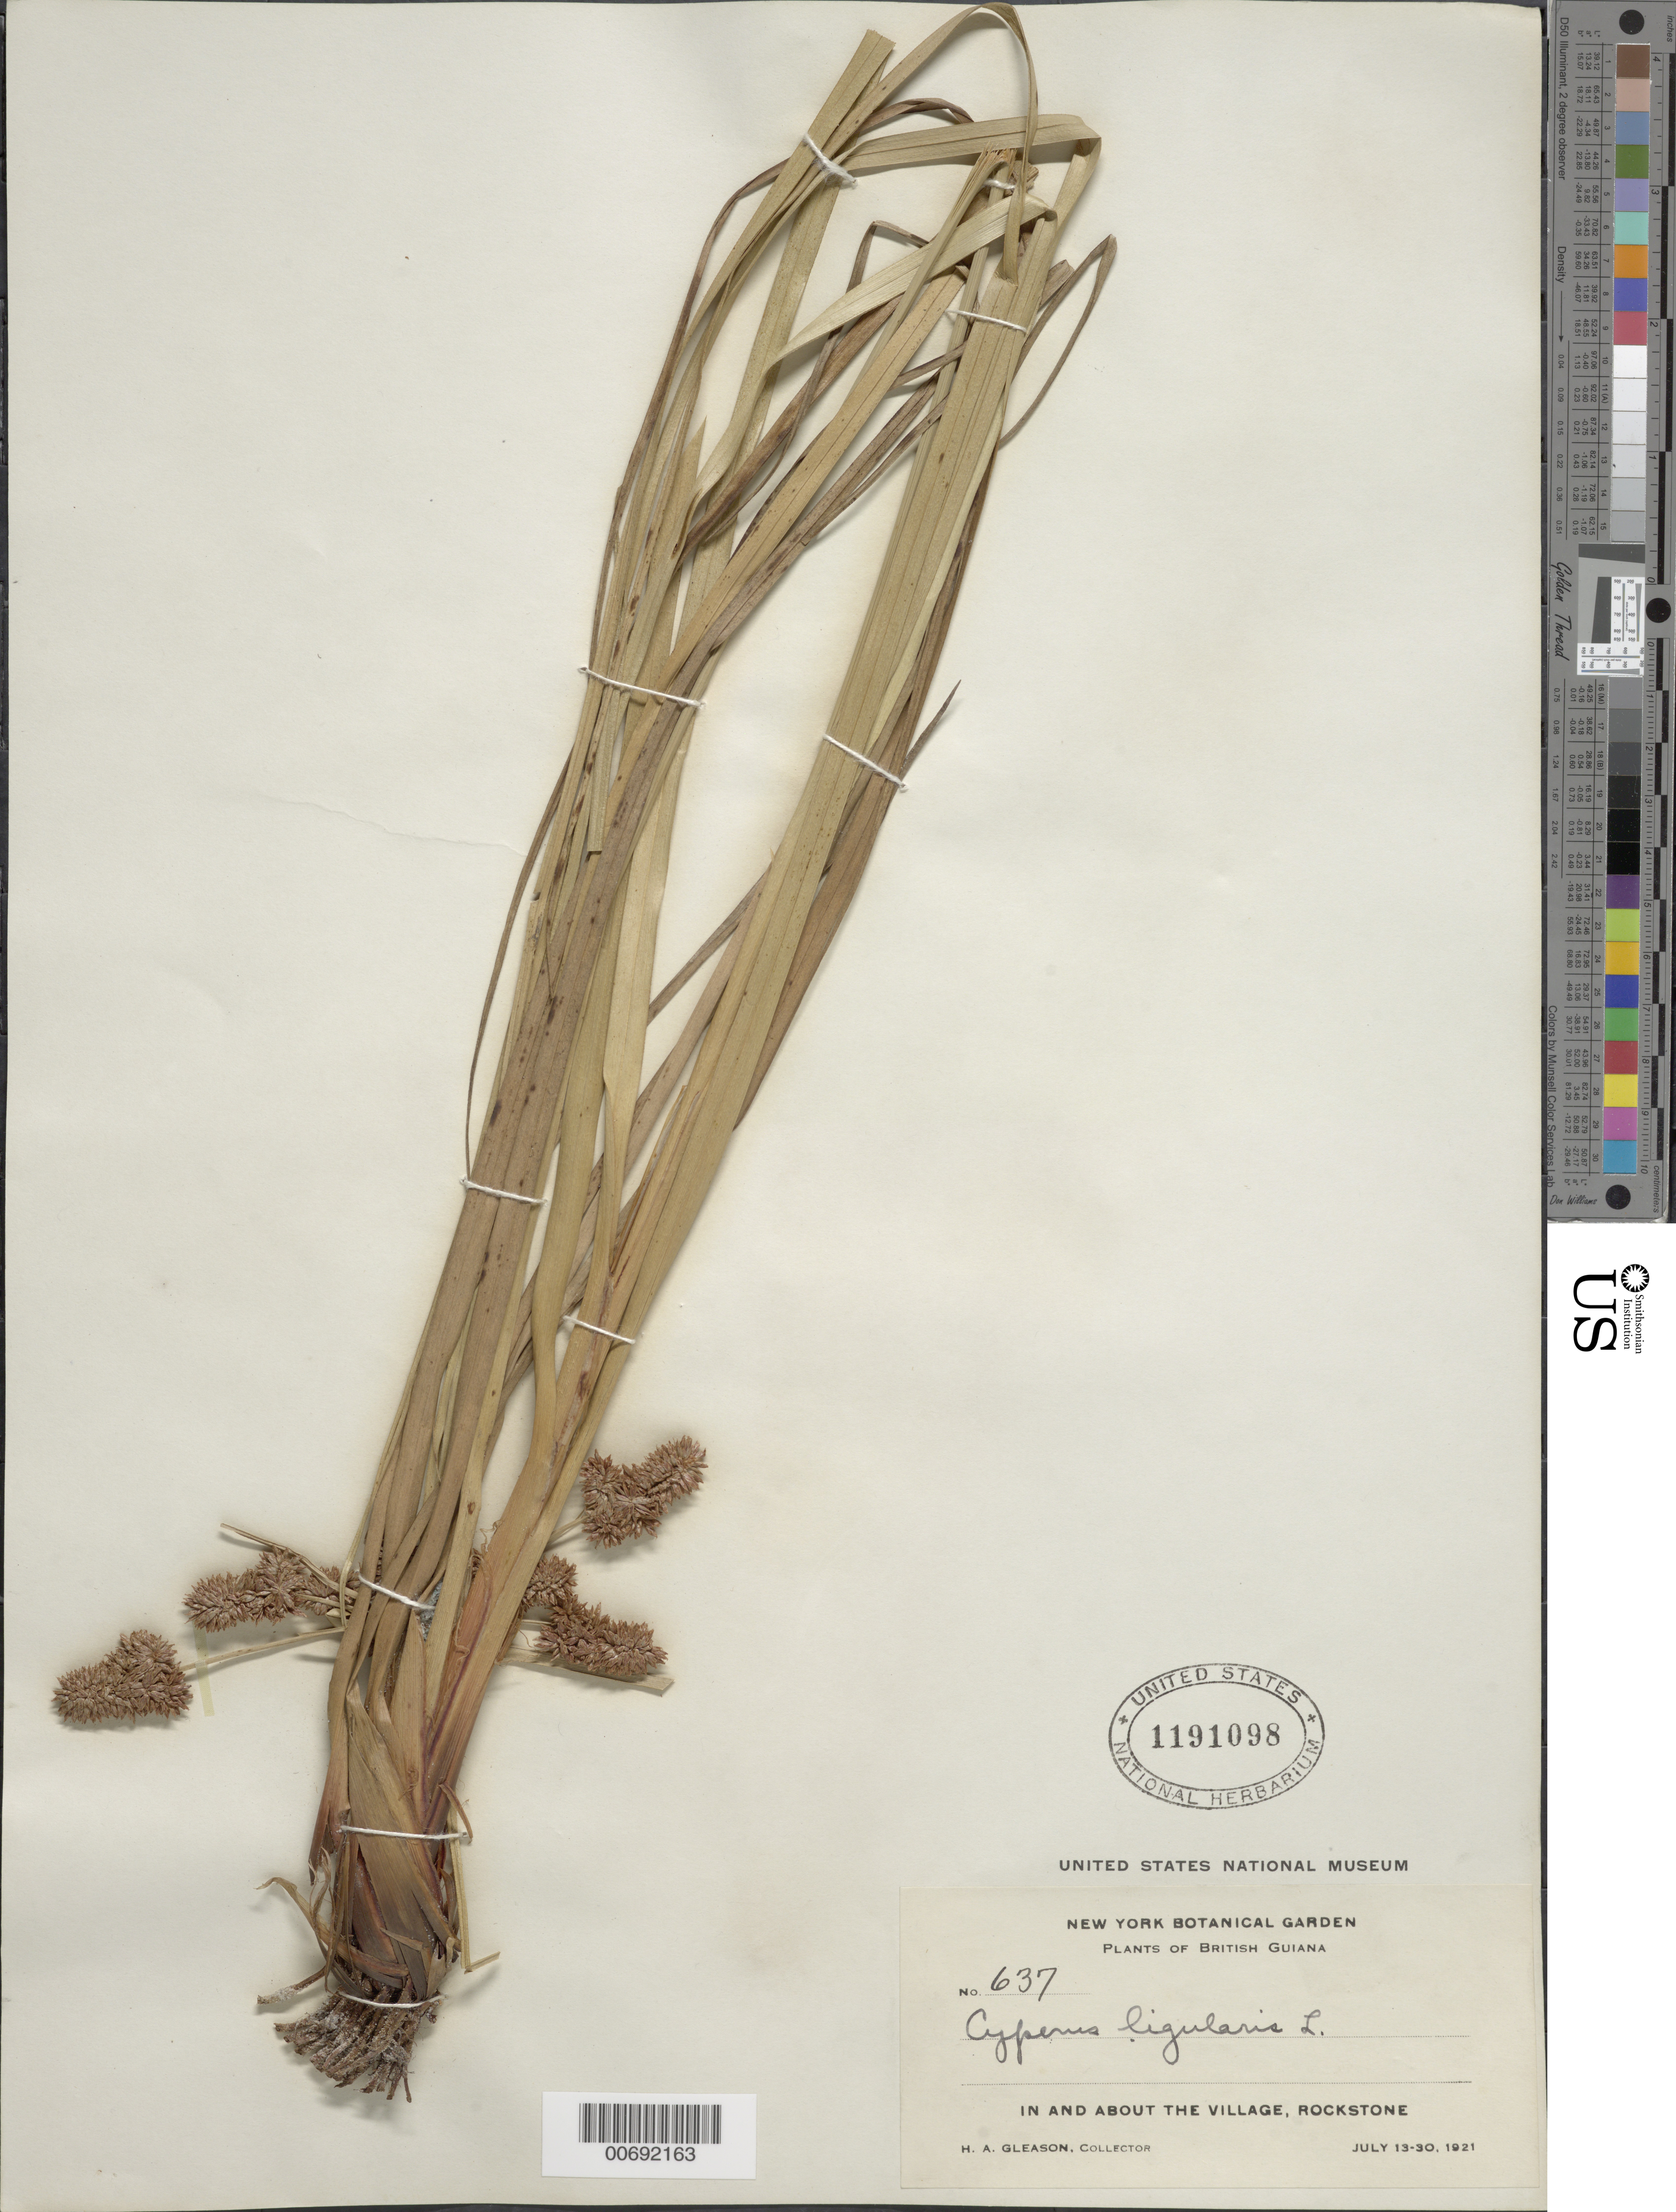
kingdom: Plantae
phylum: Tracheophyta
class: Liliopsida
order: Poales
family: Cyperaceae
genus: Cyperus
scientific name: Cyperus ligularis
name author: L.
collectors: H. A. Gleason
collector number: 637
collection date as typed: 13-Jul-21 to 30-Jul-21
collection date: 1921-07-13/1921-07-30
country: Guyana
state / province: U. Demerara-Berbice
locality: Rockstone, in and about the village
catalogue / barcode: US 1191098